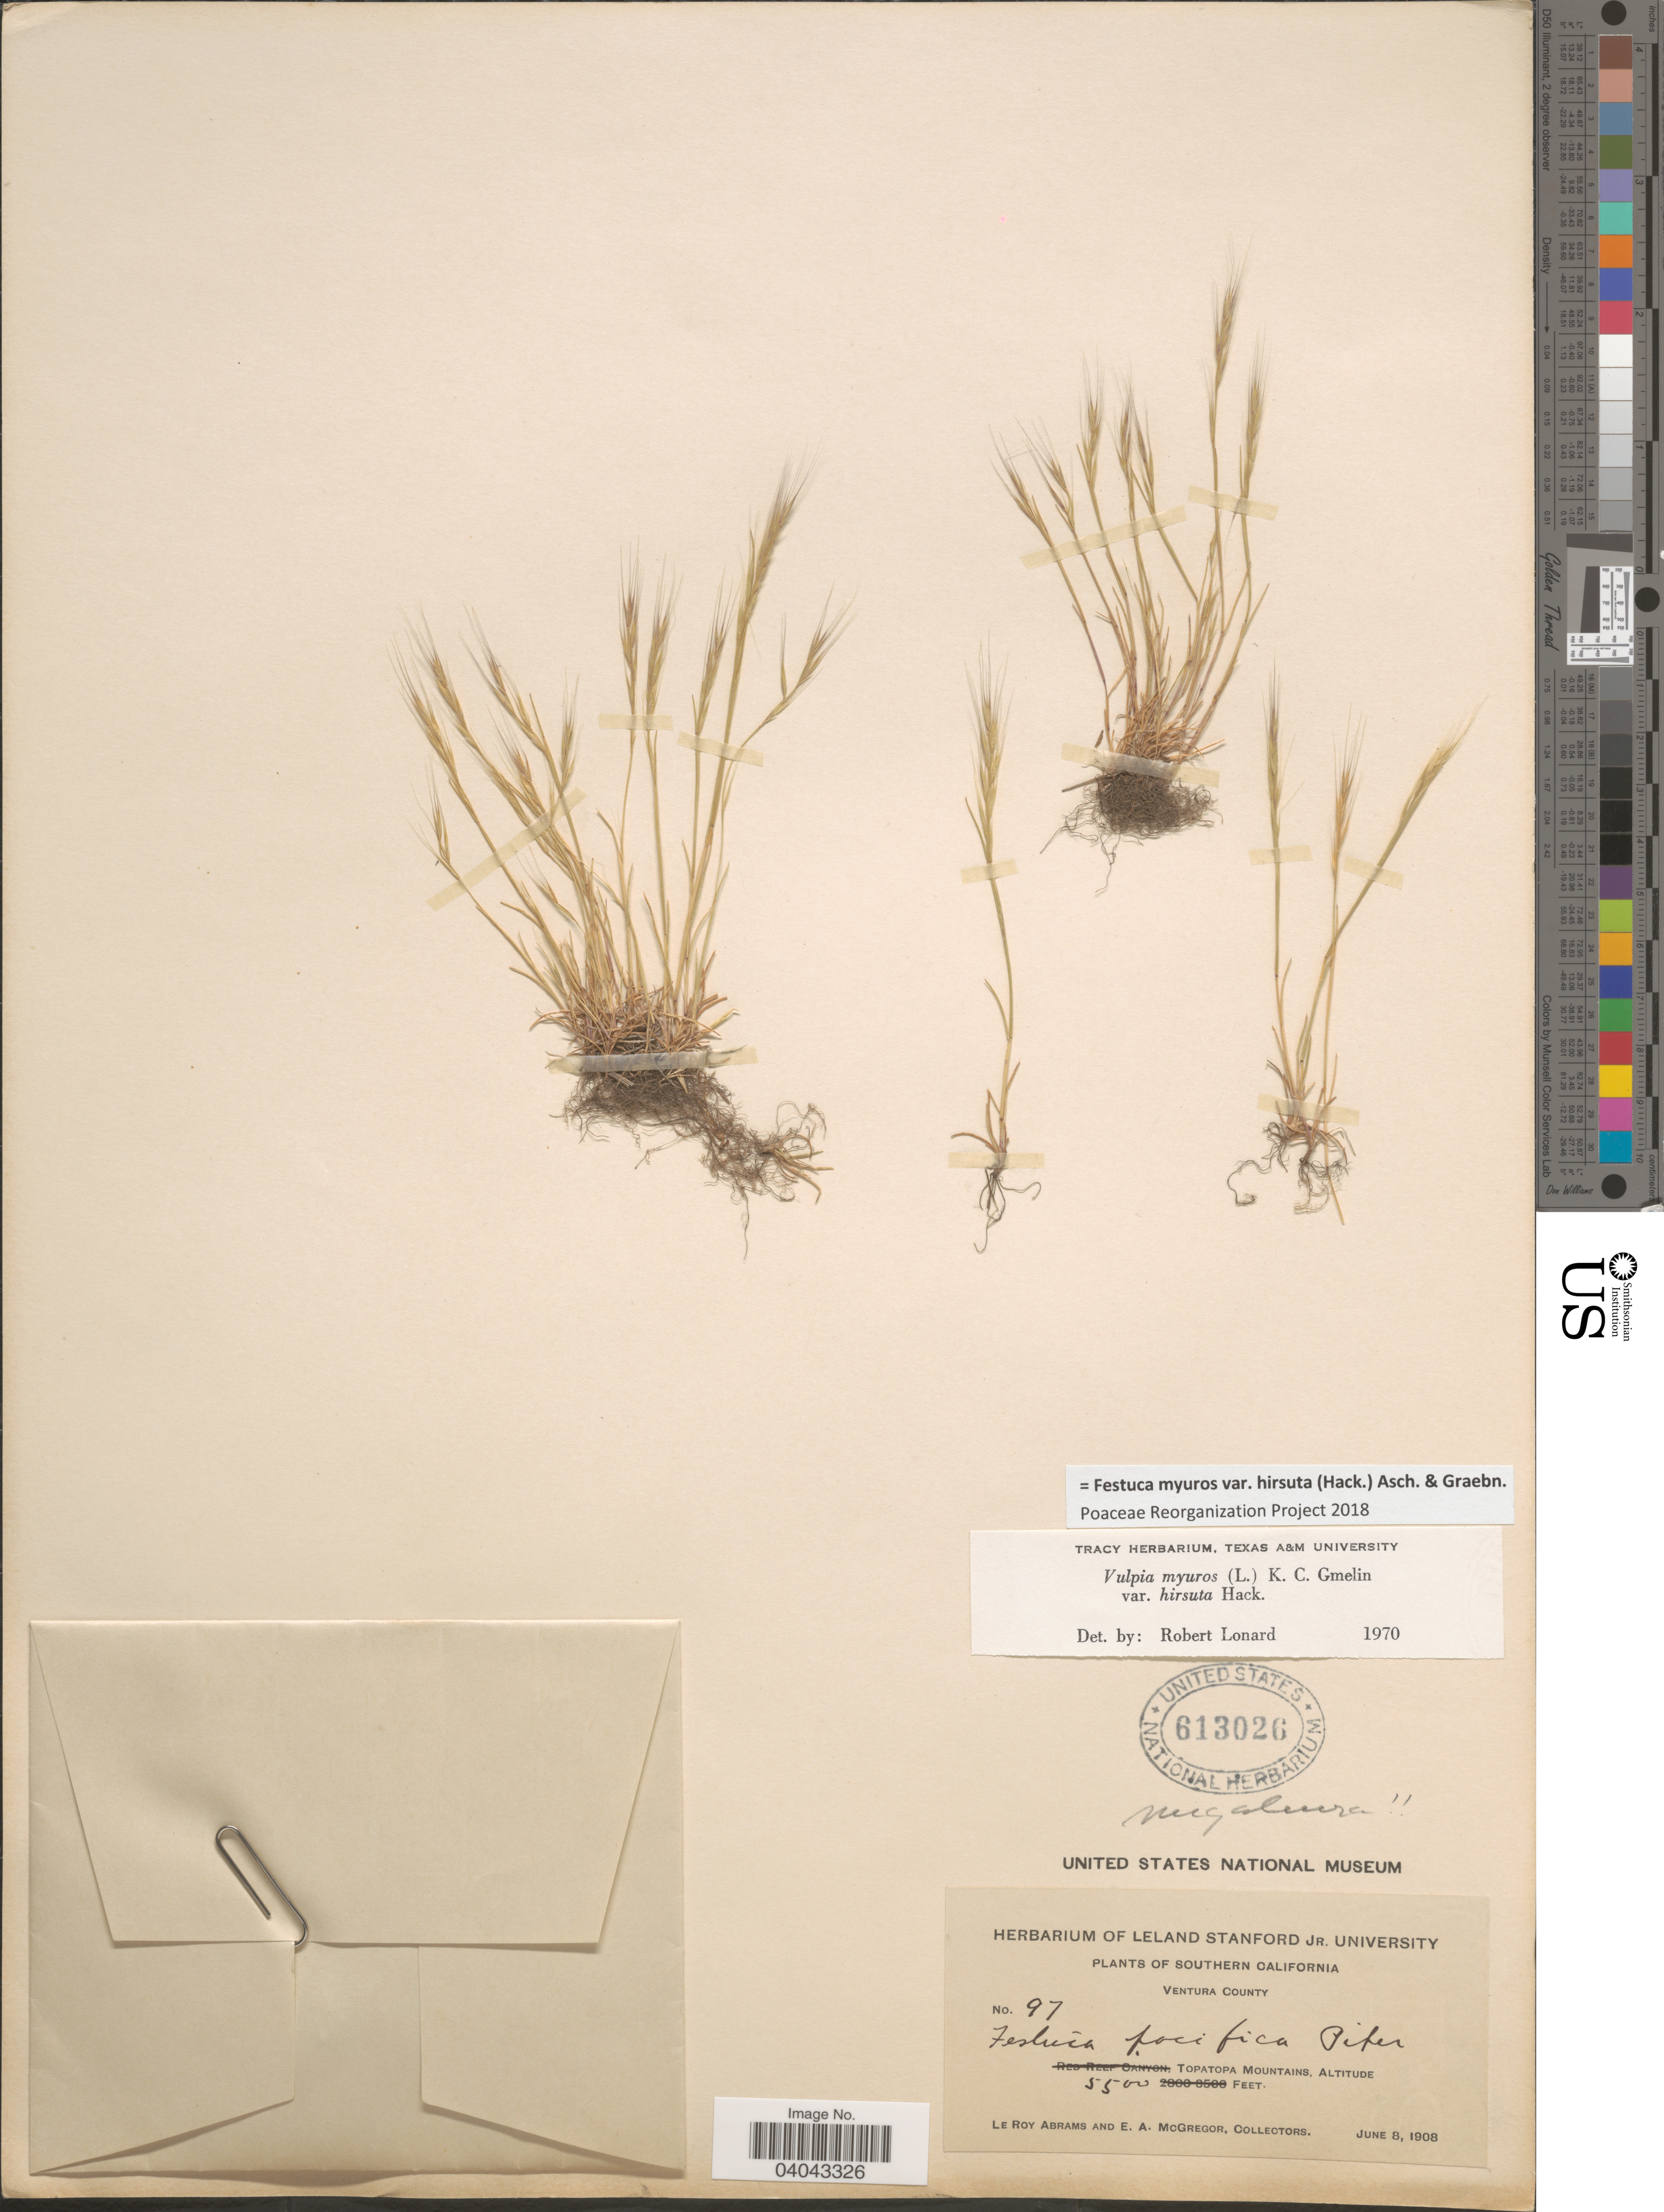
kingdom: Plantae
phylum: Tracheophyta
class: Liliopsida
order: Poales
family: Poaceae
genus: Festuca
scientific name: Festuca myuros var. hirsuta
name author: (Hack.) Asch. & Graebn.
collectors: L. Abrams & E. A. McGregor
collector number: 97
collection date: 1908-06-08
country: United States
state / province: California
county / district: Ventura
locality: Southern California. Ventura County. Topatopa mountains.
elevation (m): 1676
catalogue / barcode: US 613026